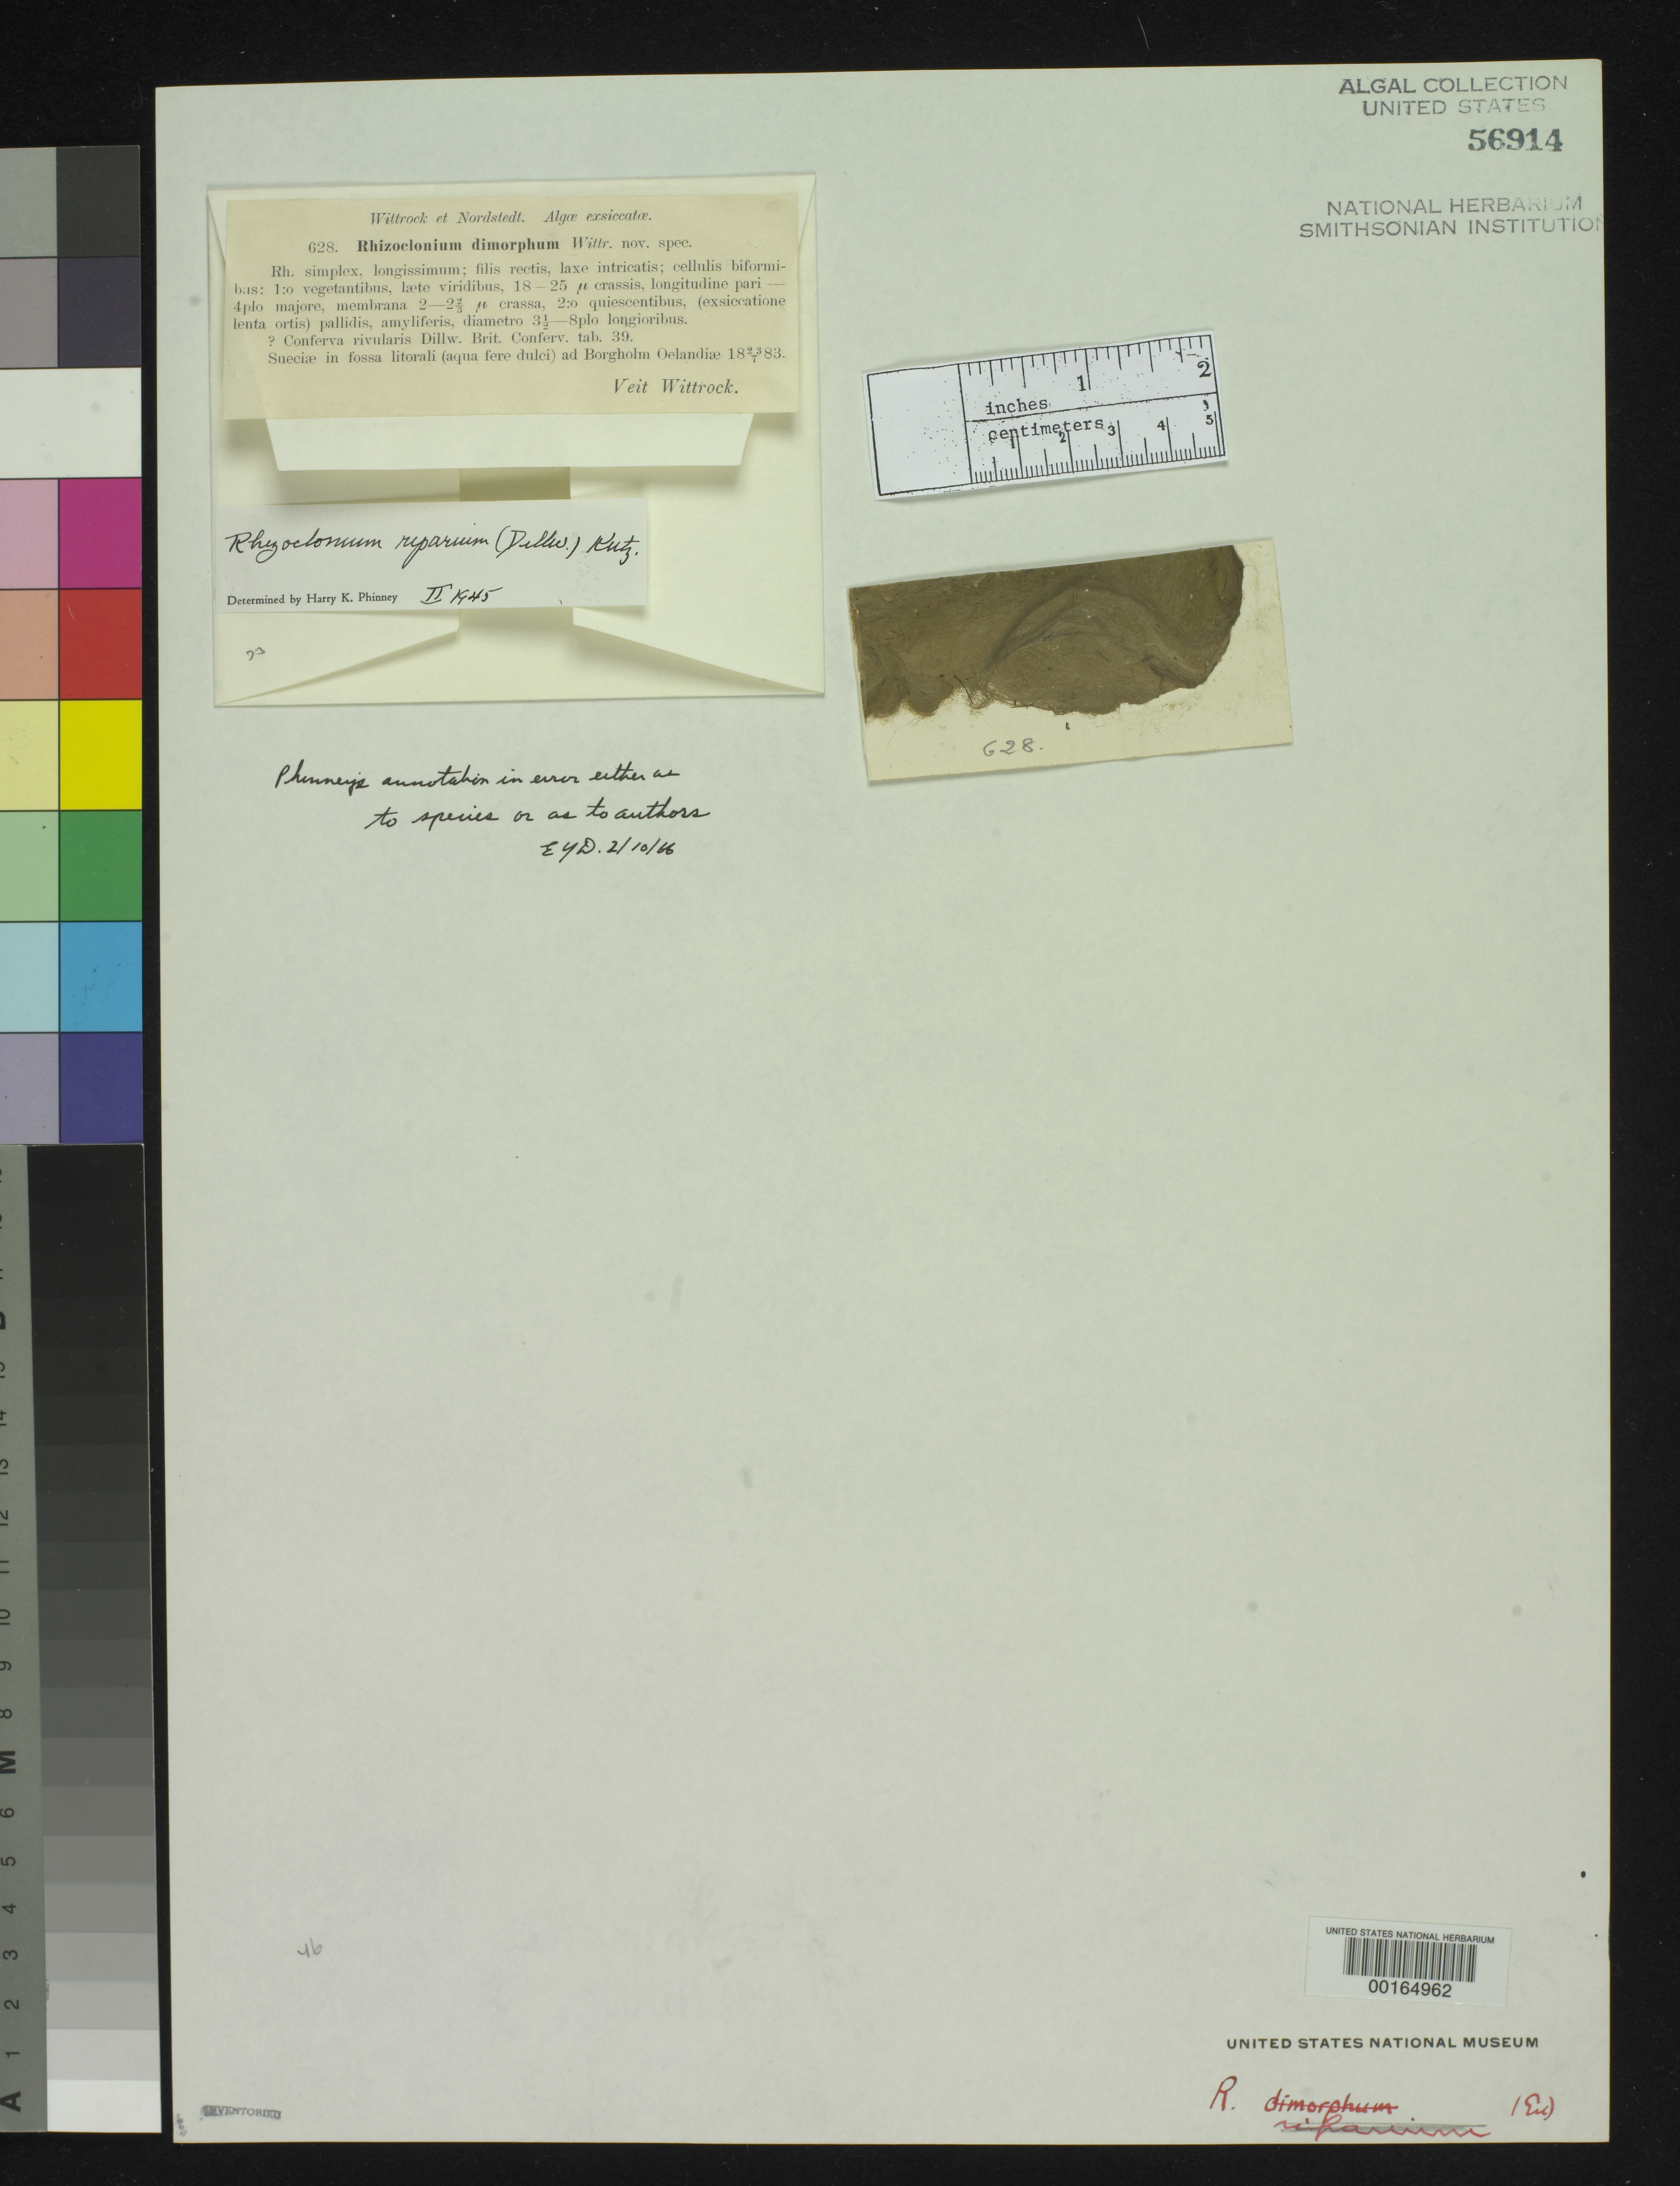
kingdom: Plantae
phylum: Chlorophyta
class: Ulvophyceae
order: Cladophorales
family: Cladophoraceae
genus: Rhizoclonium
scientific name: Rhizoclonium dimorphum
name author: Wittr. in Wittr. & Nordstedt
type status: Isotype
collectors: V. B. Wittrock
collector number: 628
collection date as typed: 23 Jul 1883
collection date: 1883-07-23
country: Sweden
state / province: Kalmar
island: Öland (Oelandiae)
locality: Borgholm.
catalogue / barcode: US 56914